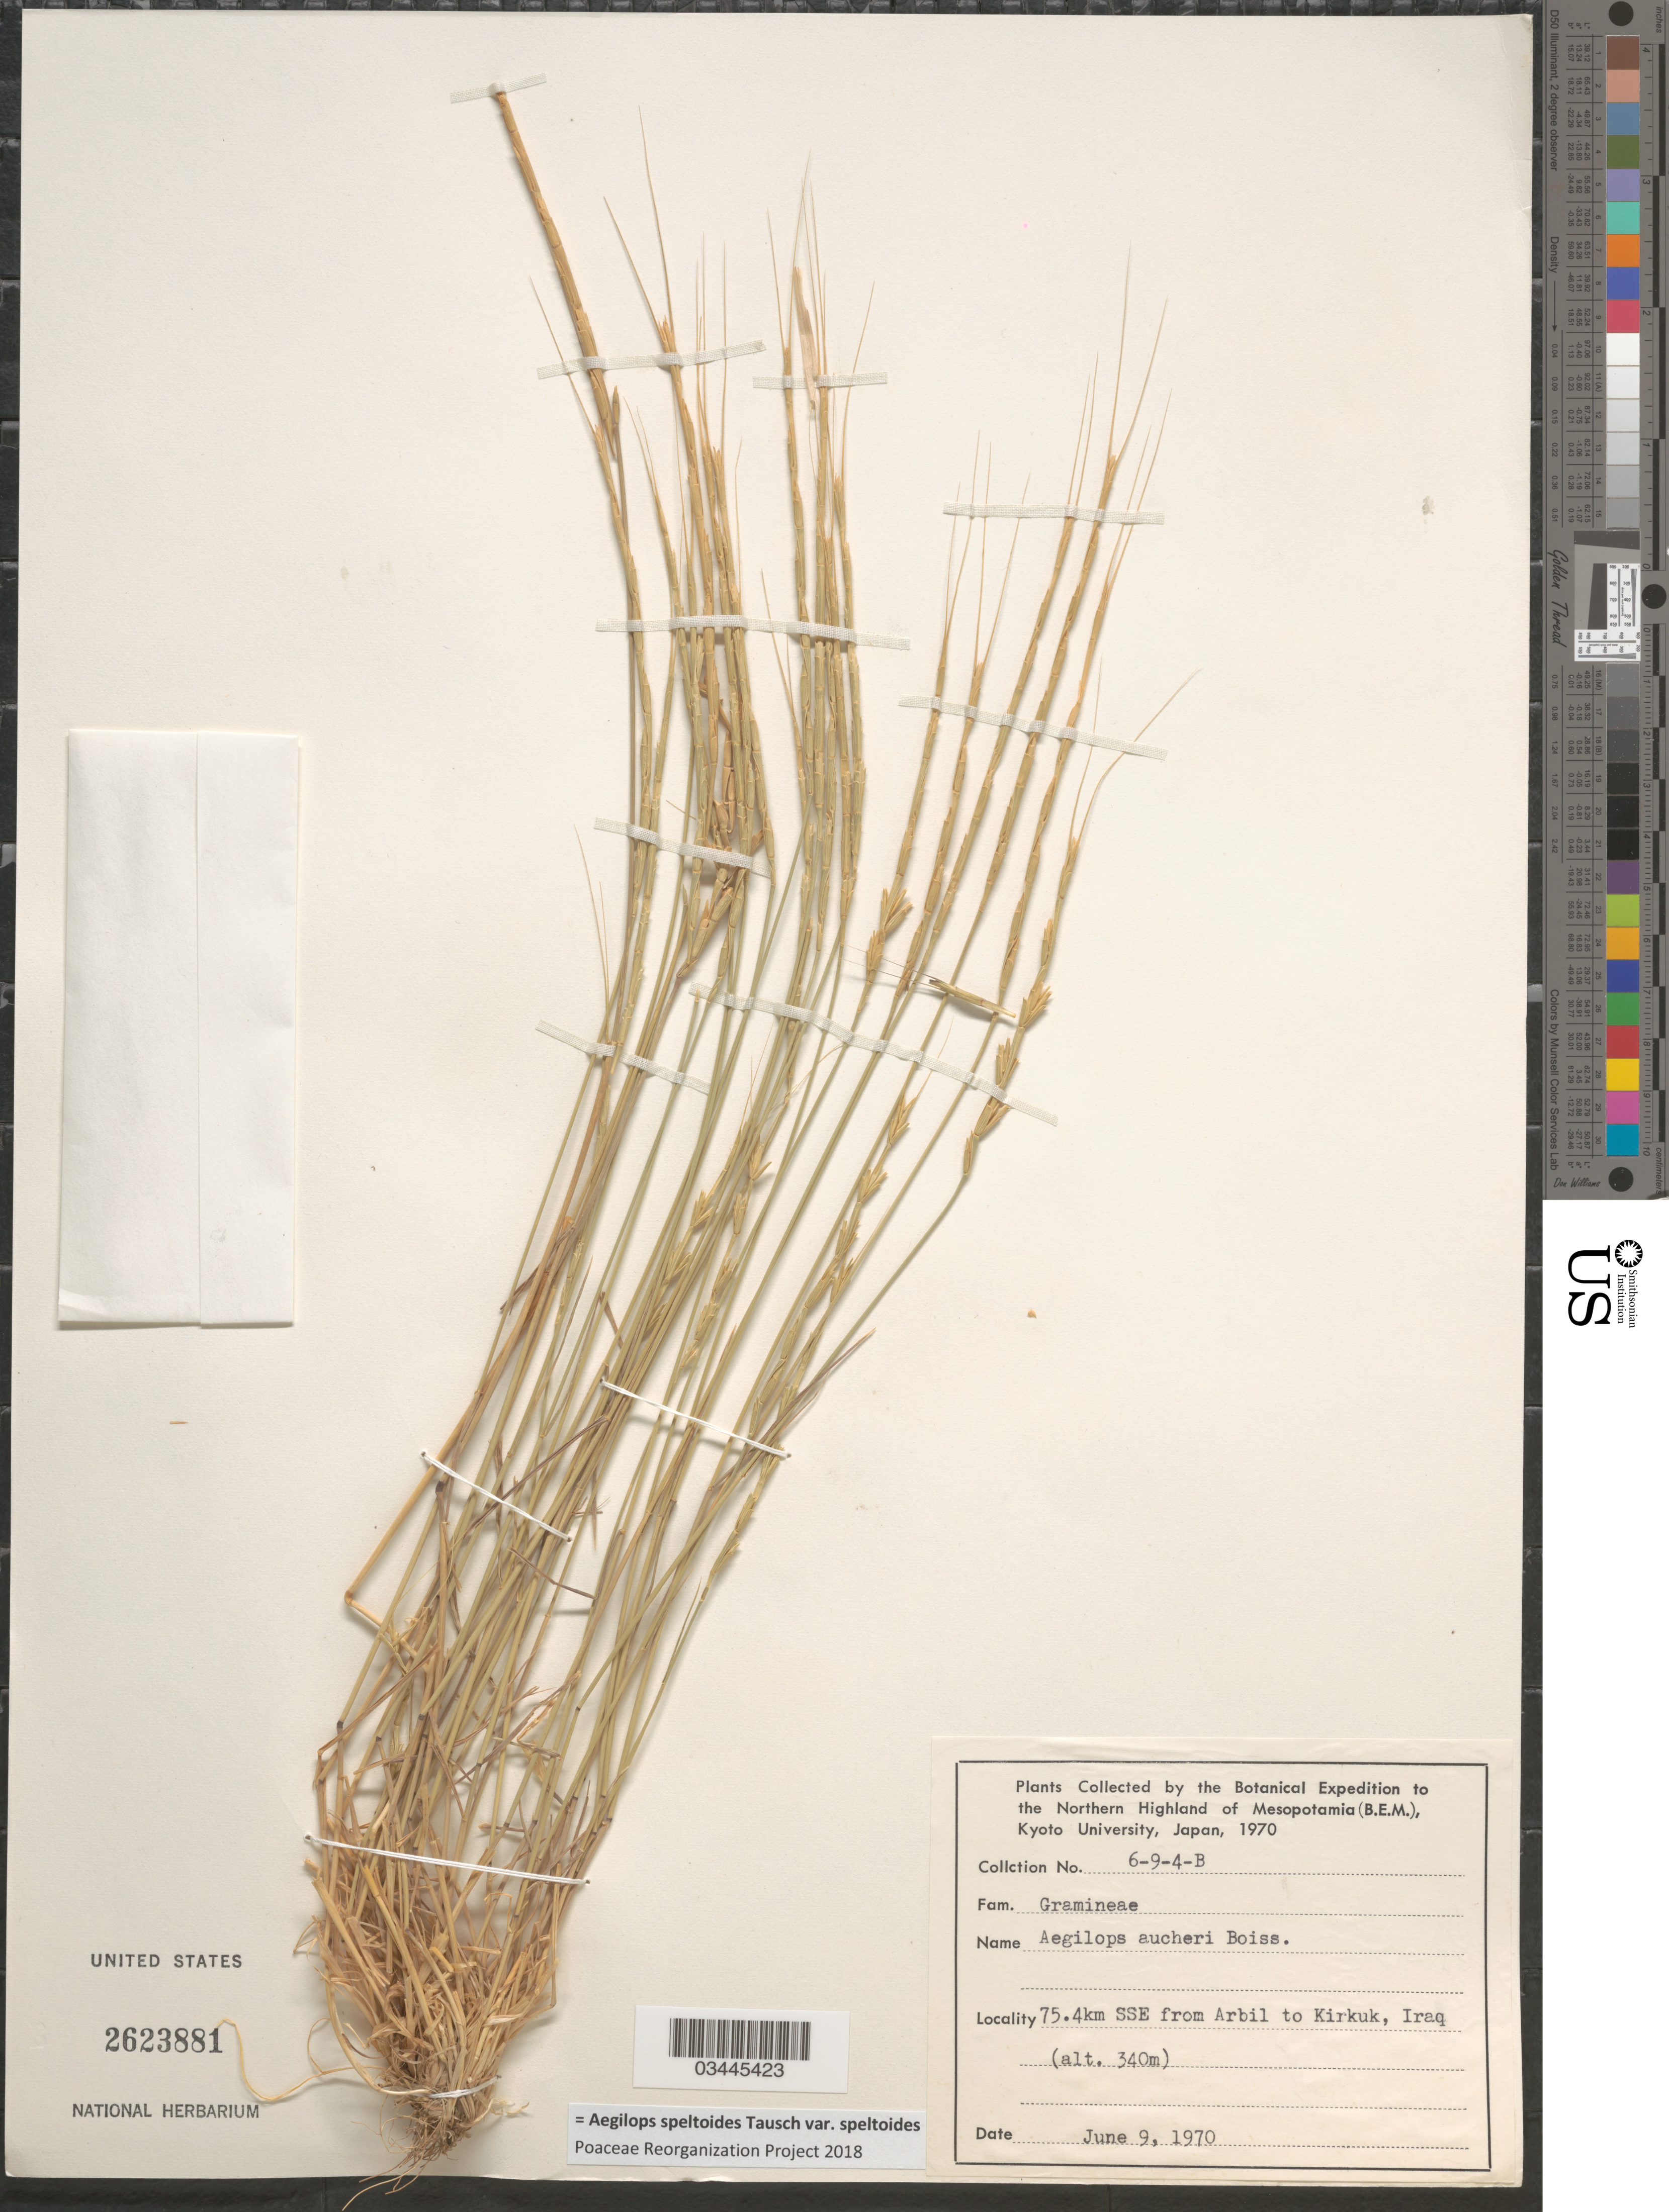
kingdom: Plantae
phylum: Tracheophyta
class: Liliopsida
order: Poales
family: Poaceae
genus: Aegilops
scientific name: Aegilops speltoides var. speltoides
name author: Tausch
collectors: Botanical Expedition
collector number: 6-9-4-B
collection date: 1970-06-09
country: Iraq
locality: To the Northern Highland of Mesopotamia (B.E.M.). 75.4km SSE from Arbil to Kirkuk.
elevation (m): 340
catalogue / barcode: US 2623881